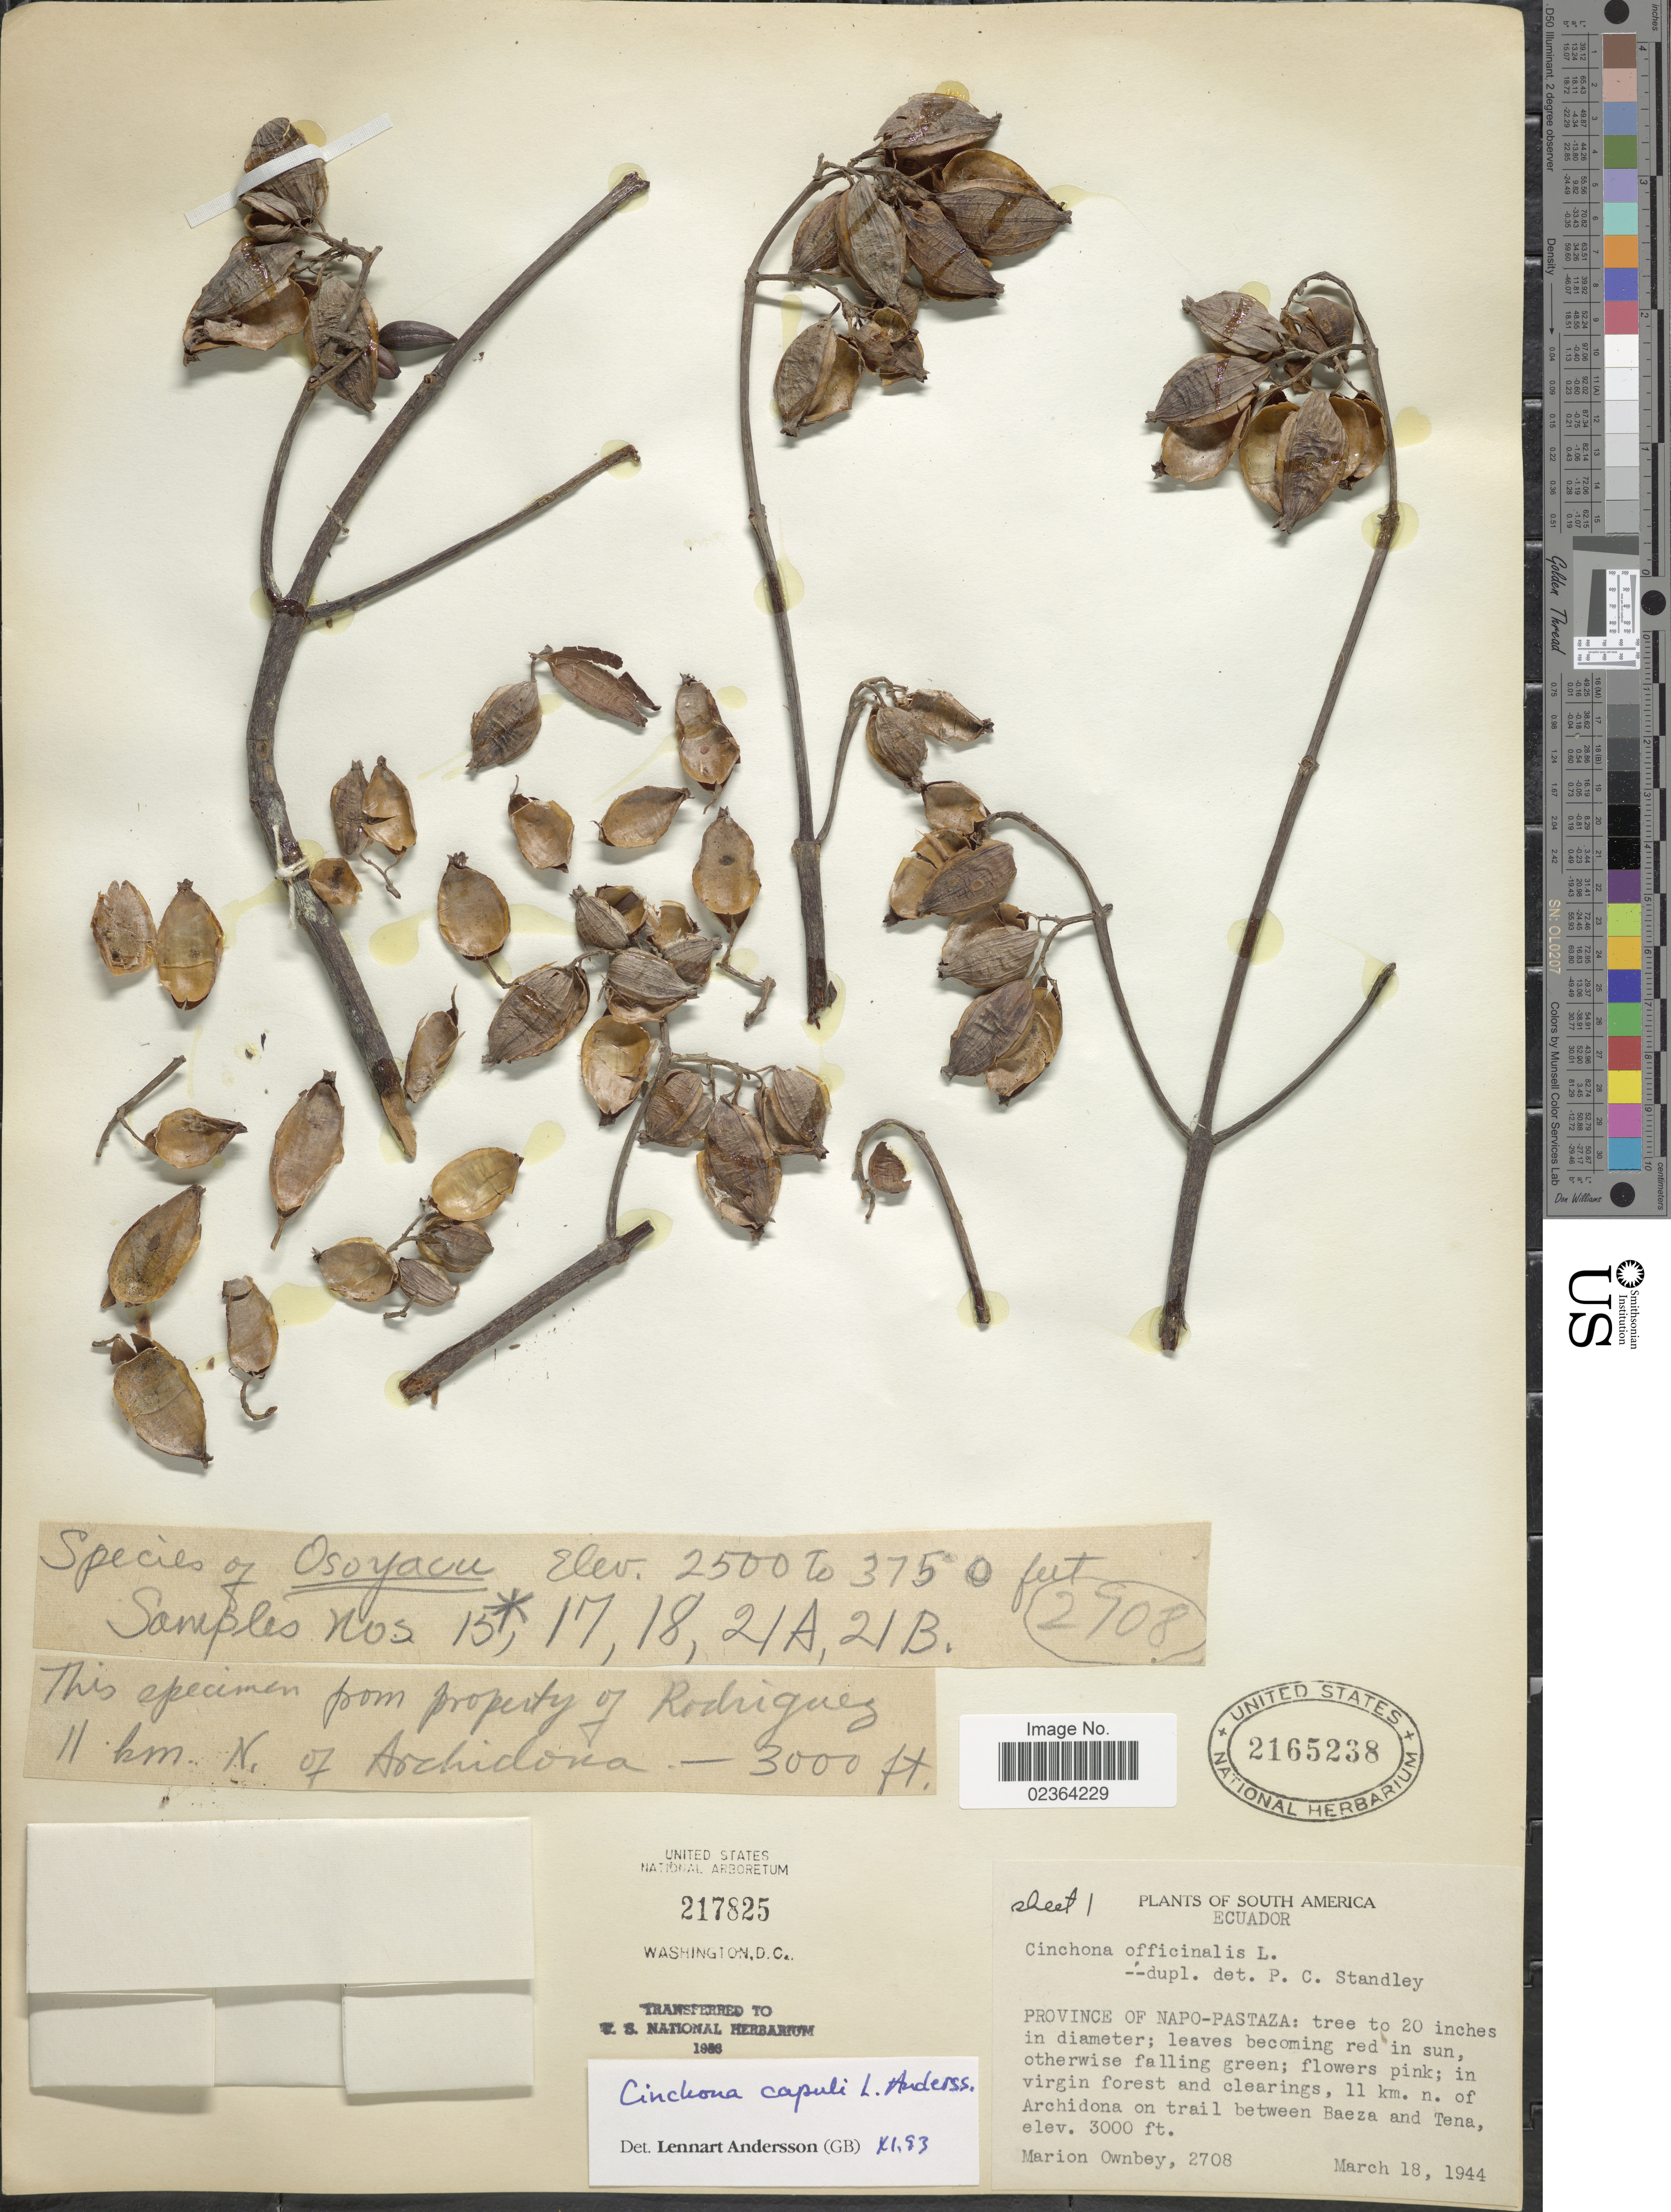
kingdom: Plantae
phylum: Tracheophyta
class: Magnoliopsida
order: Gentianales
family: Rubiaceae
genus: Cinchona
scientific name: Cinchona capuli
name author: L. Andersson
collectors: F. M. Ownbey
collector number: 2708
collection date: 1944-03-18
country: Ecuador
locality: Province of Napo-Pastaza: in virgin forest and clearings, 11 km. n. of Archidona on trail between Baeza and Tena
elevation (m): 914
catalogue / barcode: US 2165238